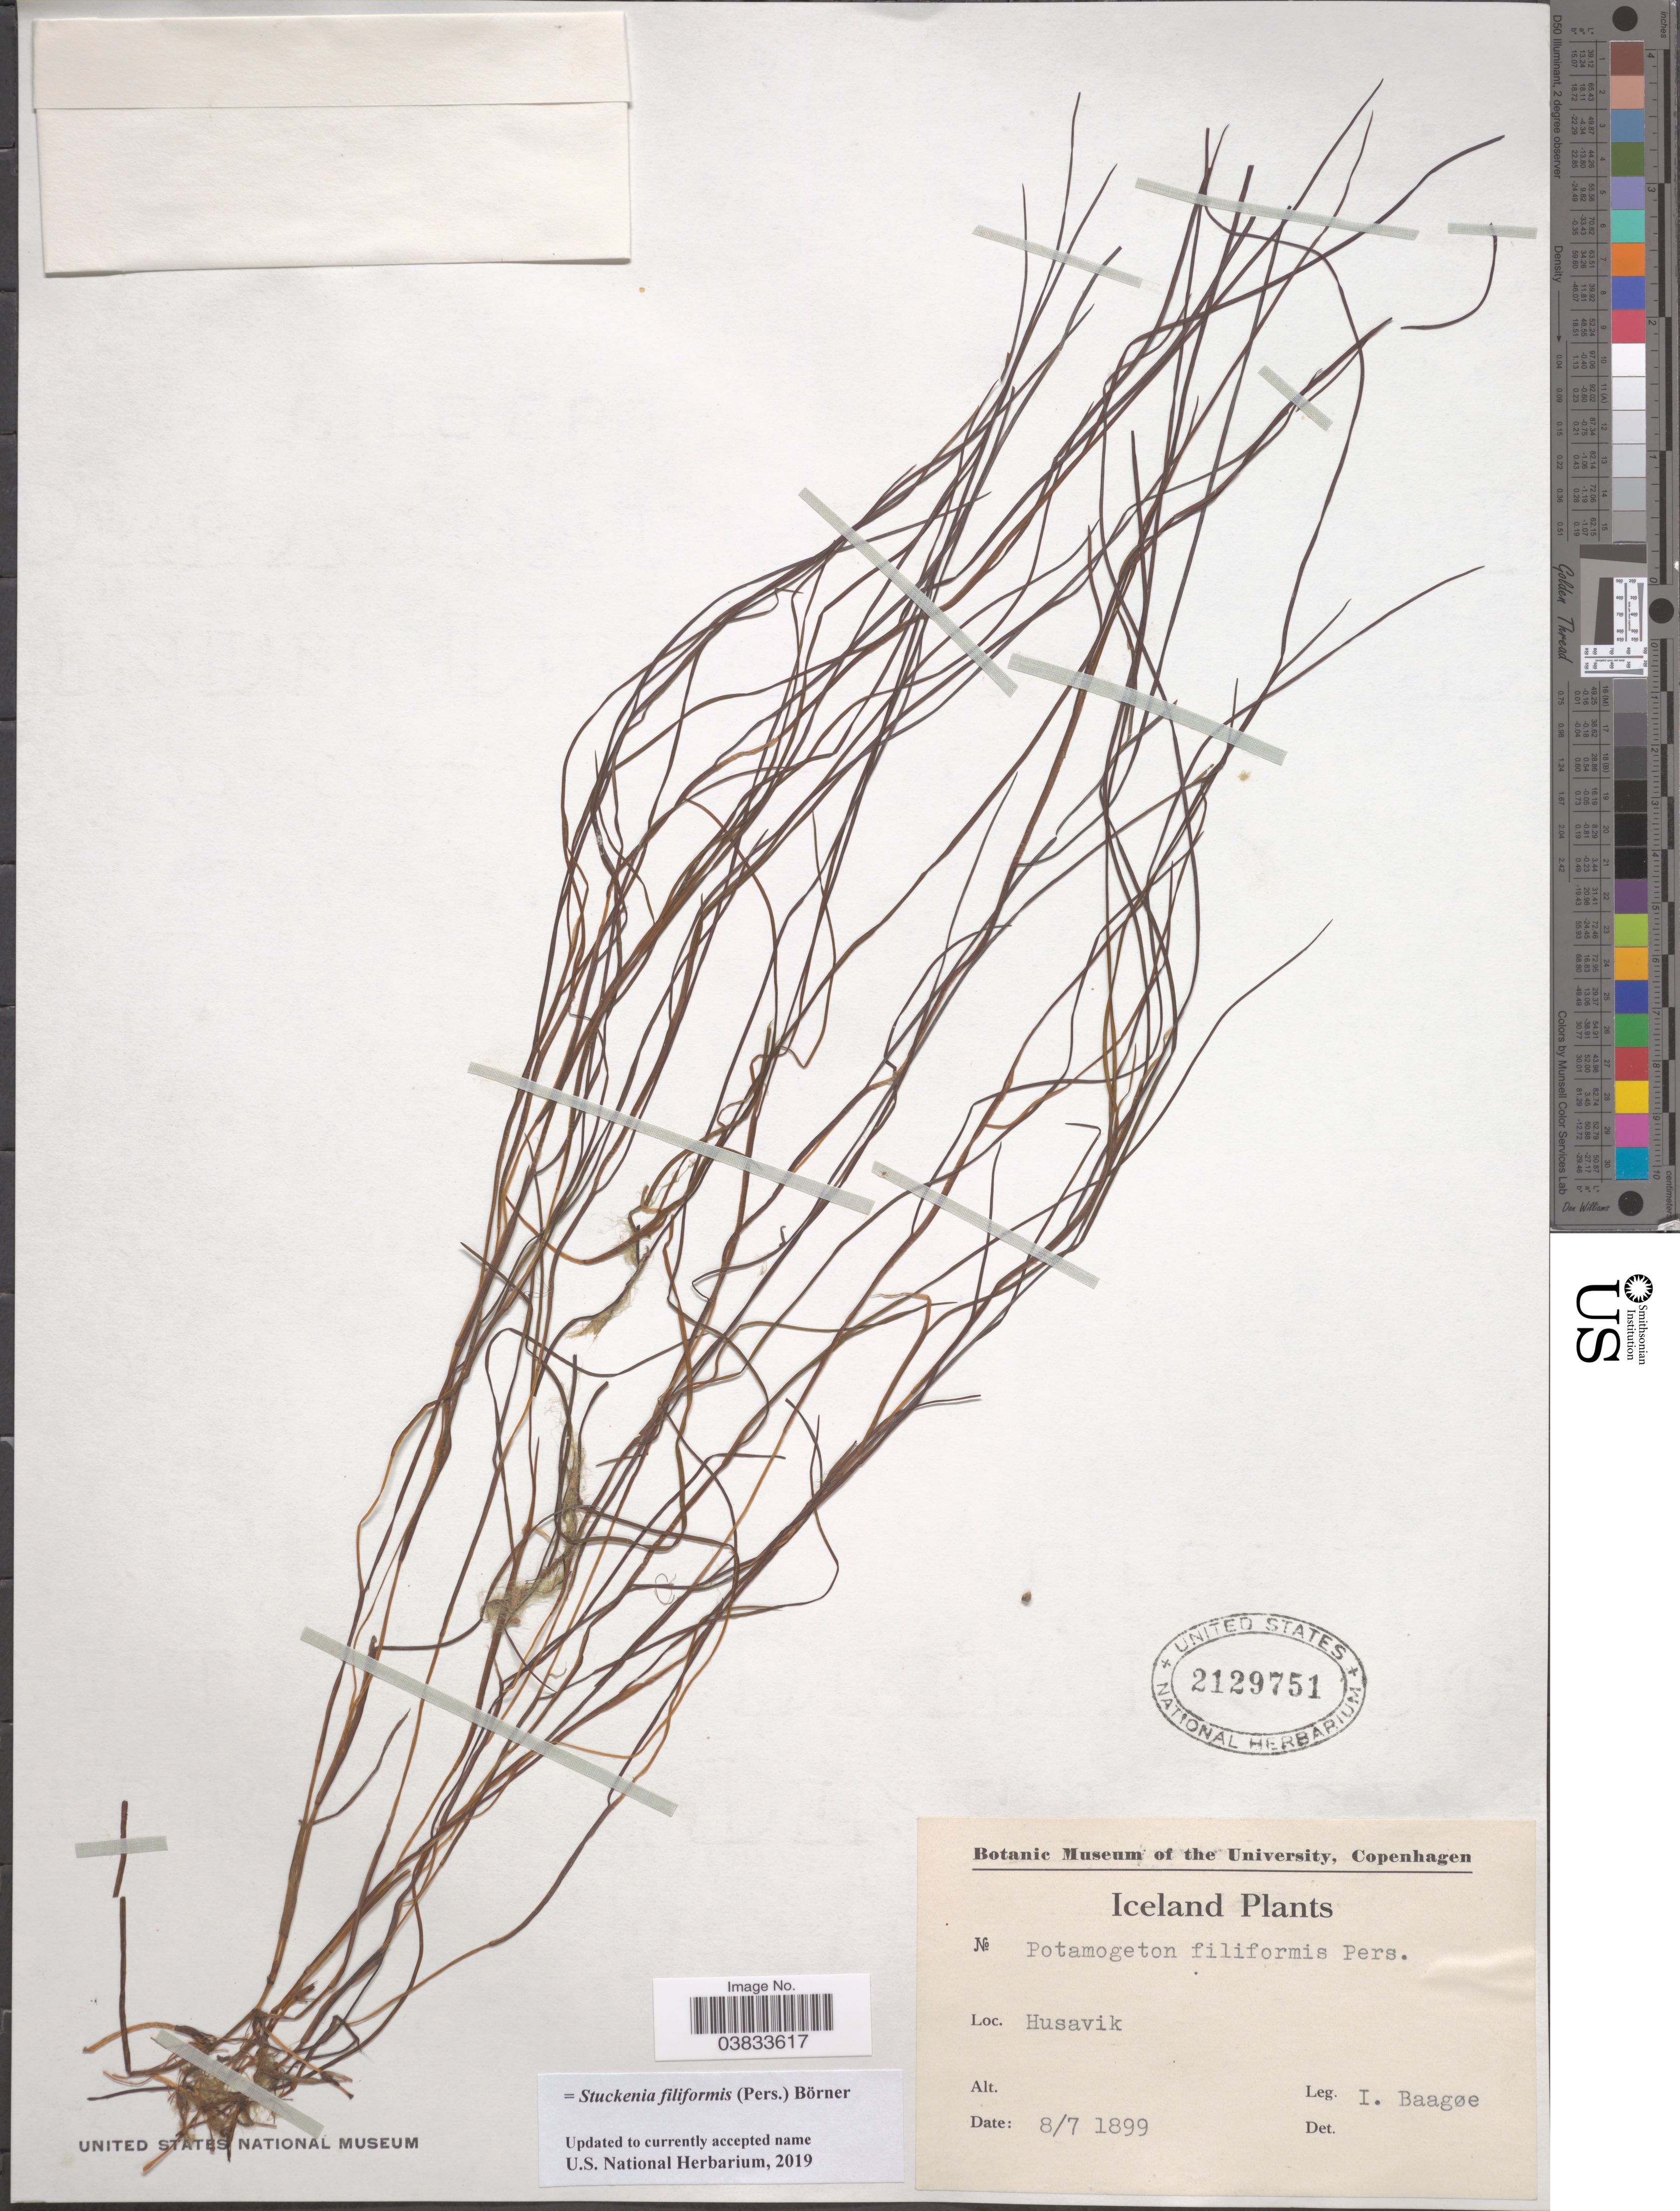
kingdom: Plantae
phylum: Tracheophyta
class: Liliopsida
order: Alismatales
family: Potamogetonaceae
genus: Stuckenia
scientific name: Stuckenia filiformis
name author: (Pers.) Börner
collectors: I. Baagøe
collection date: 1899-07-08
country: Iceland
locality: Husavik.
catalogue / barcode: US 2129751